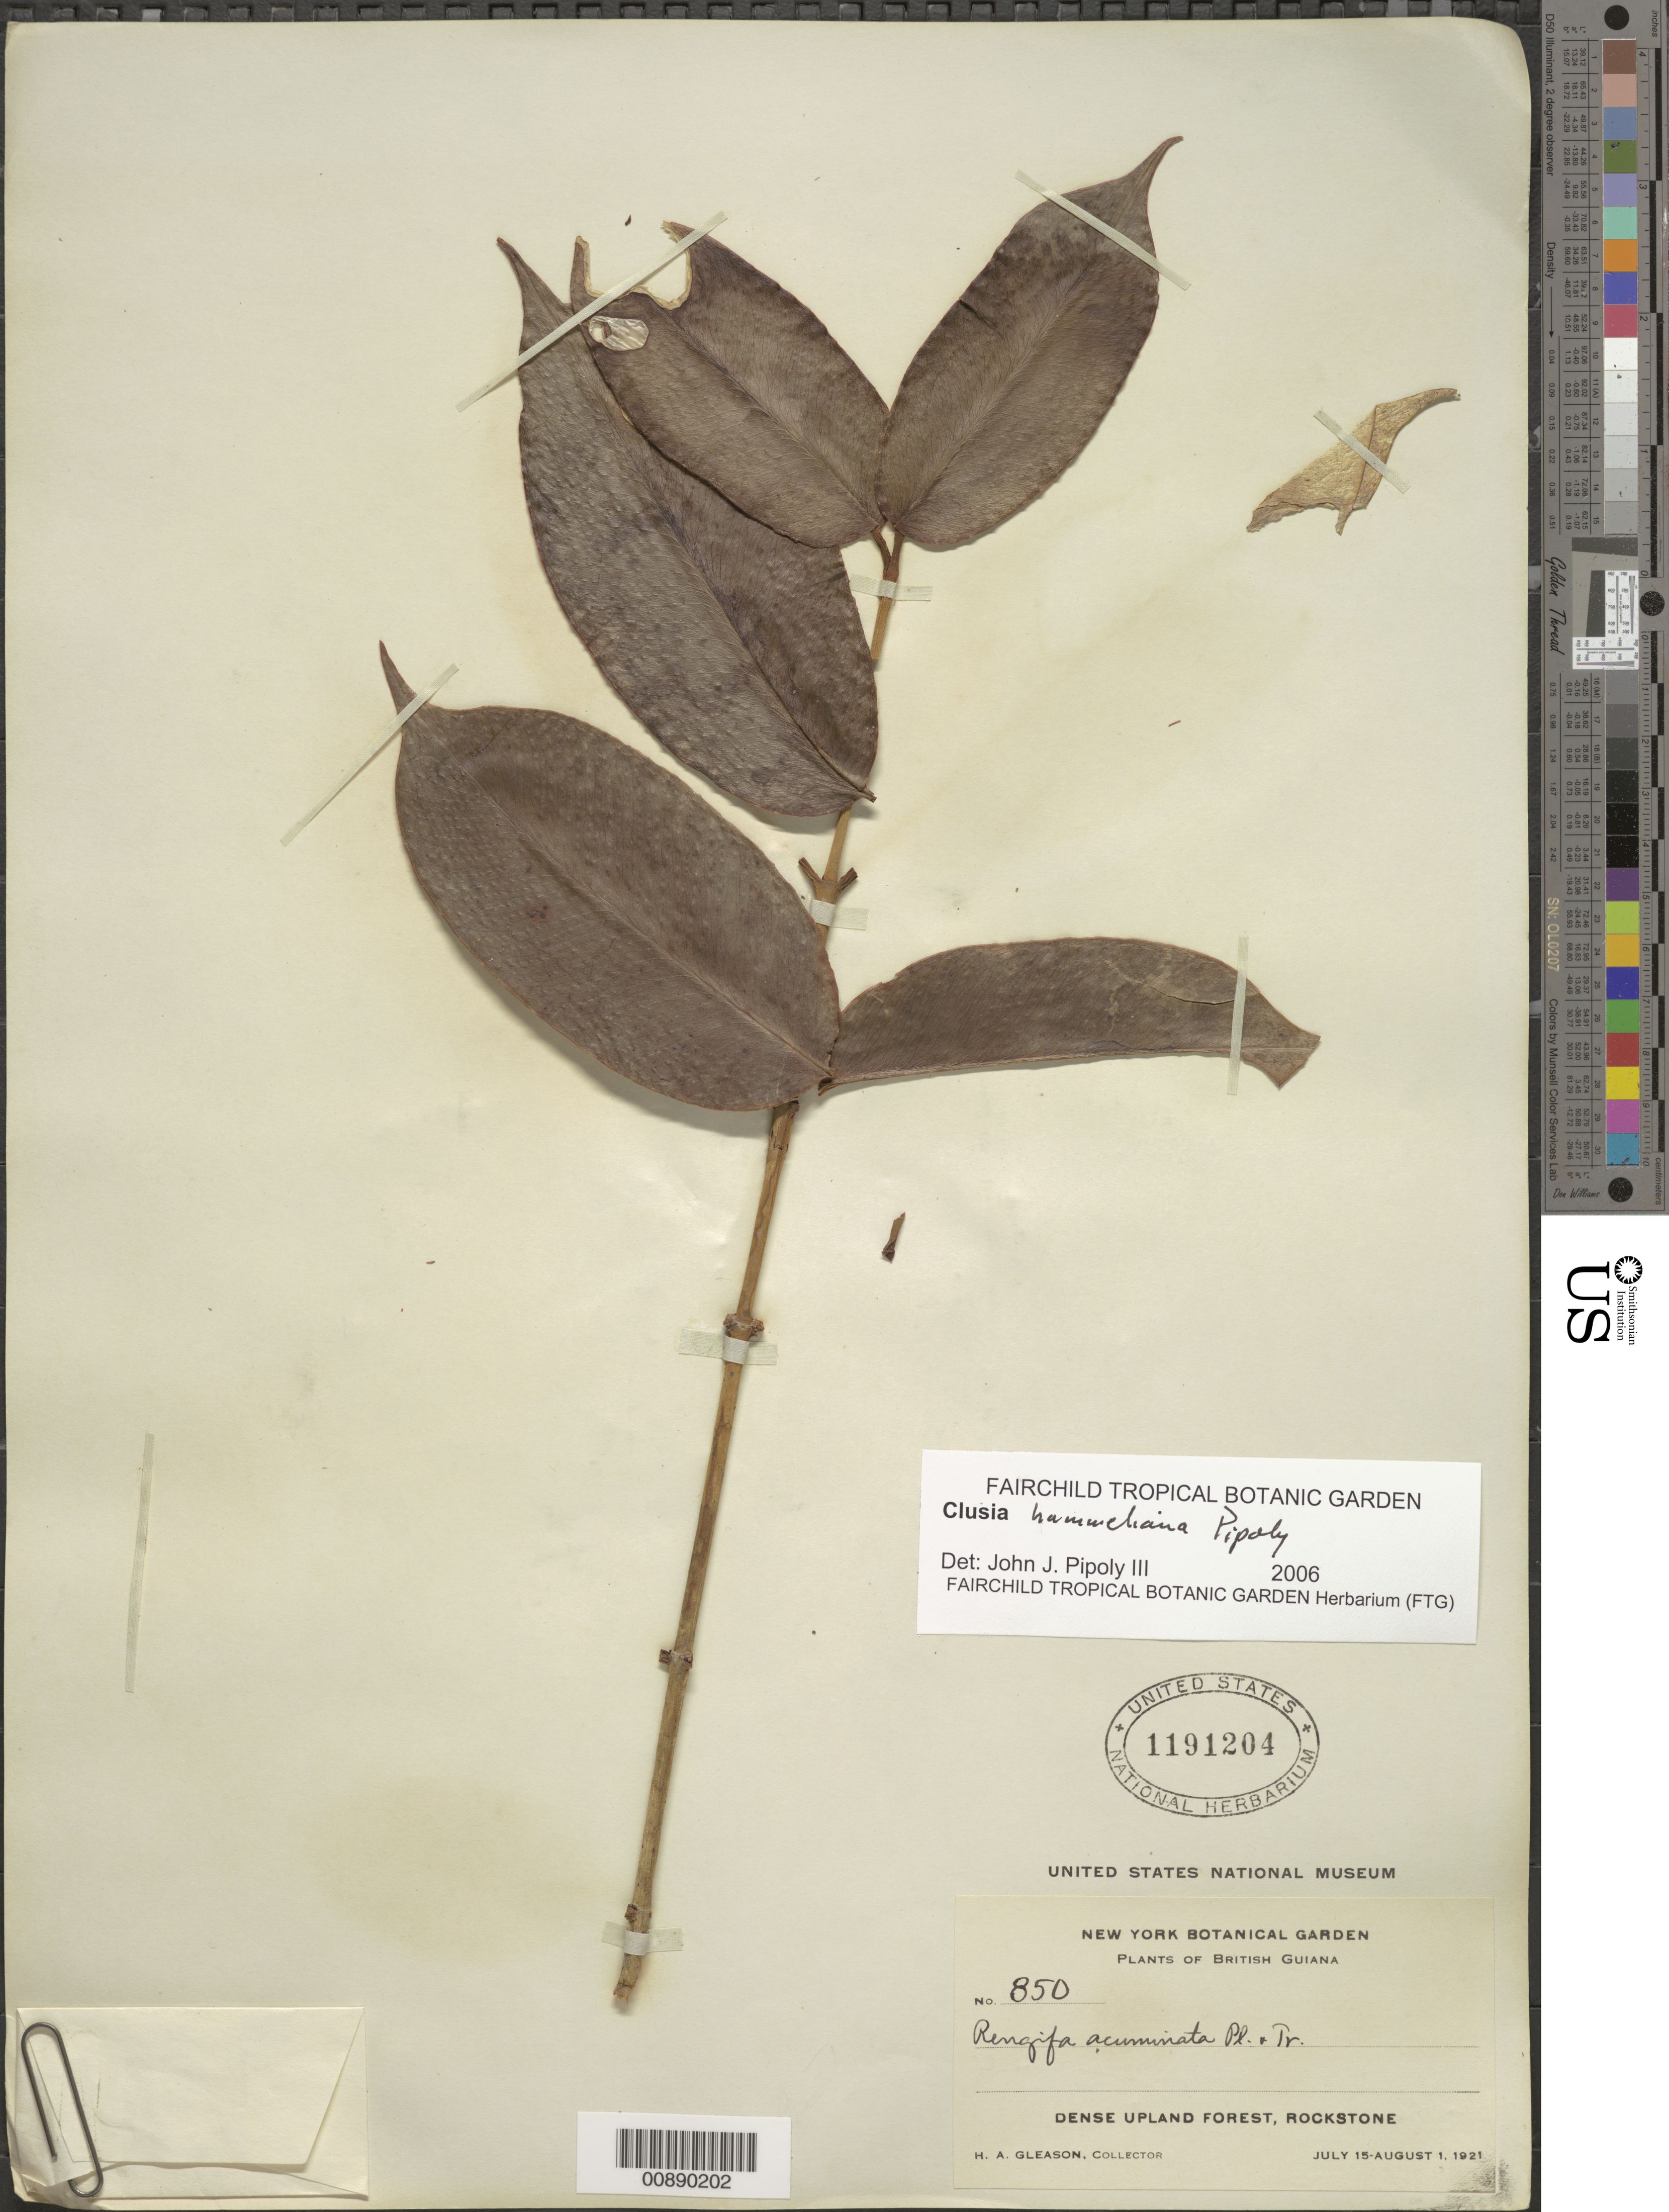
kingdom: Plantae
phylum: Tracheophyta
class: Magnoliopsida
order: Malpighiales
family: Clusiaceae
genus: Clusia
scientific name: Clusia hammeliana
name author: Pipoly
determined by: Pipoly, J. J., III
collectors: H. A. Gleason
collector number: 850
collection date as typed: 15-Jul-21 to 1-Aug-21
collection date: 1921-07-15/1921-08-01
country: Guyana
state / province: U. Demerara-Berbice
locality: Rockstone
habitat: Dense upland forest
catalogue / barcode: US 1191204